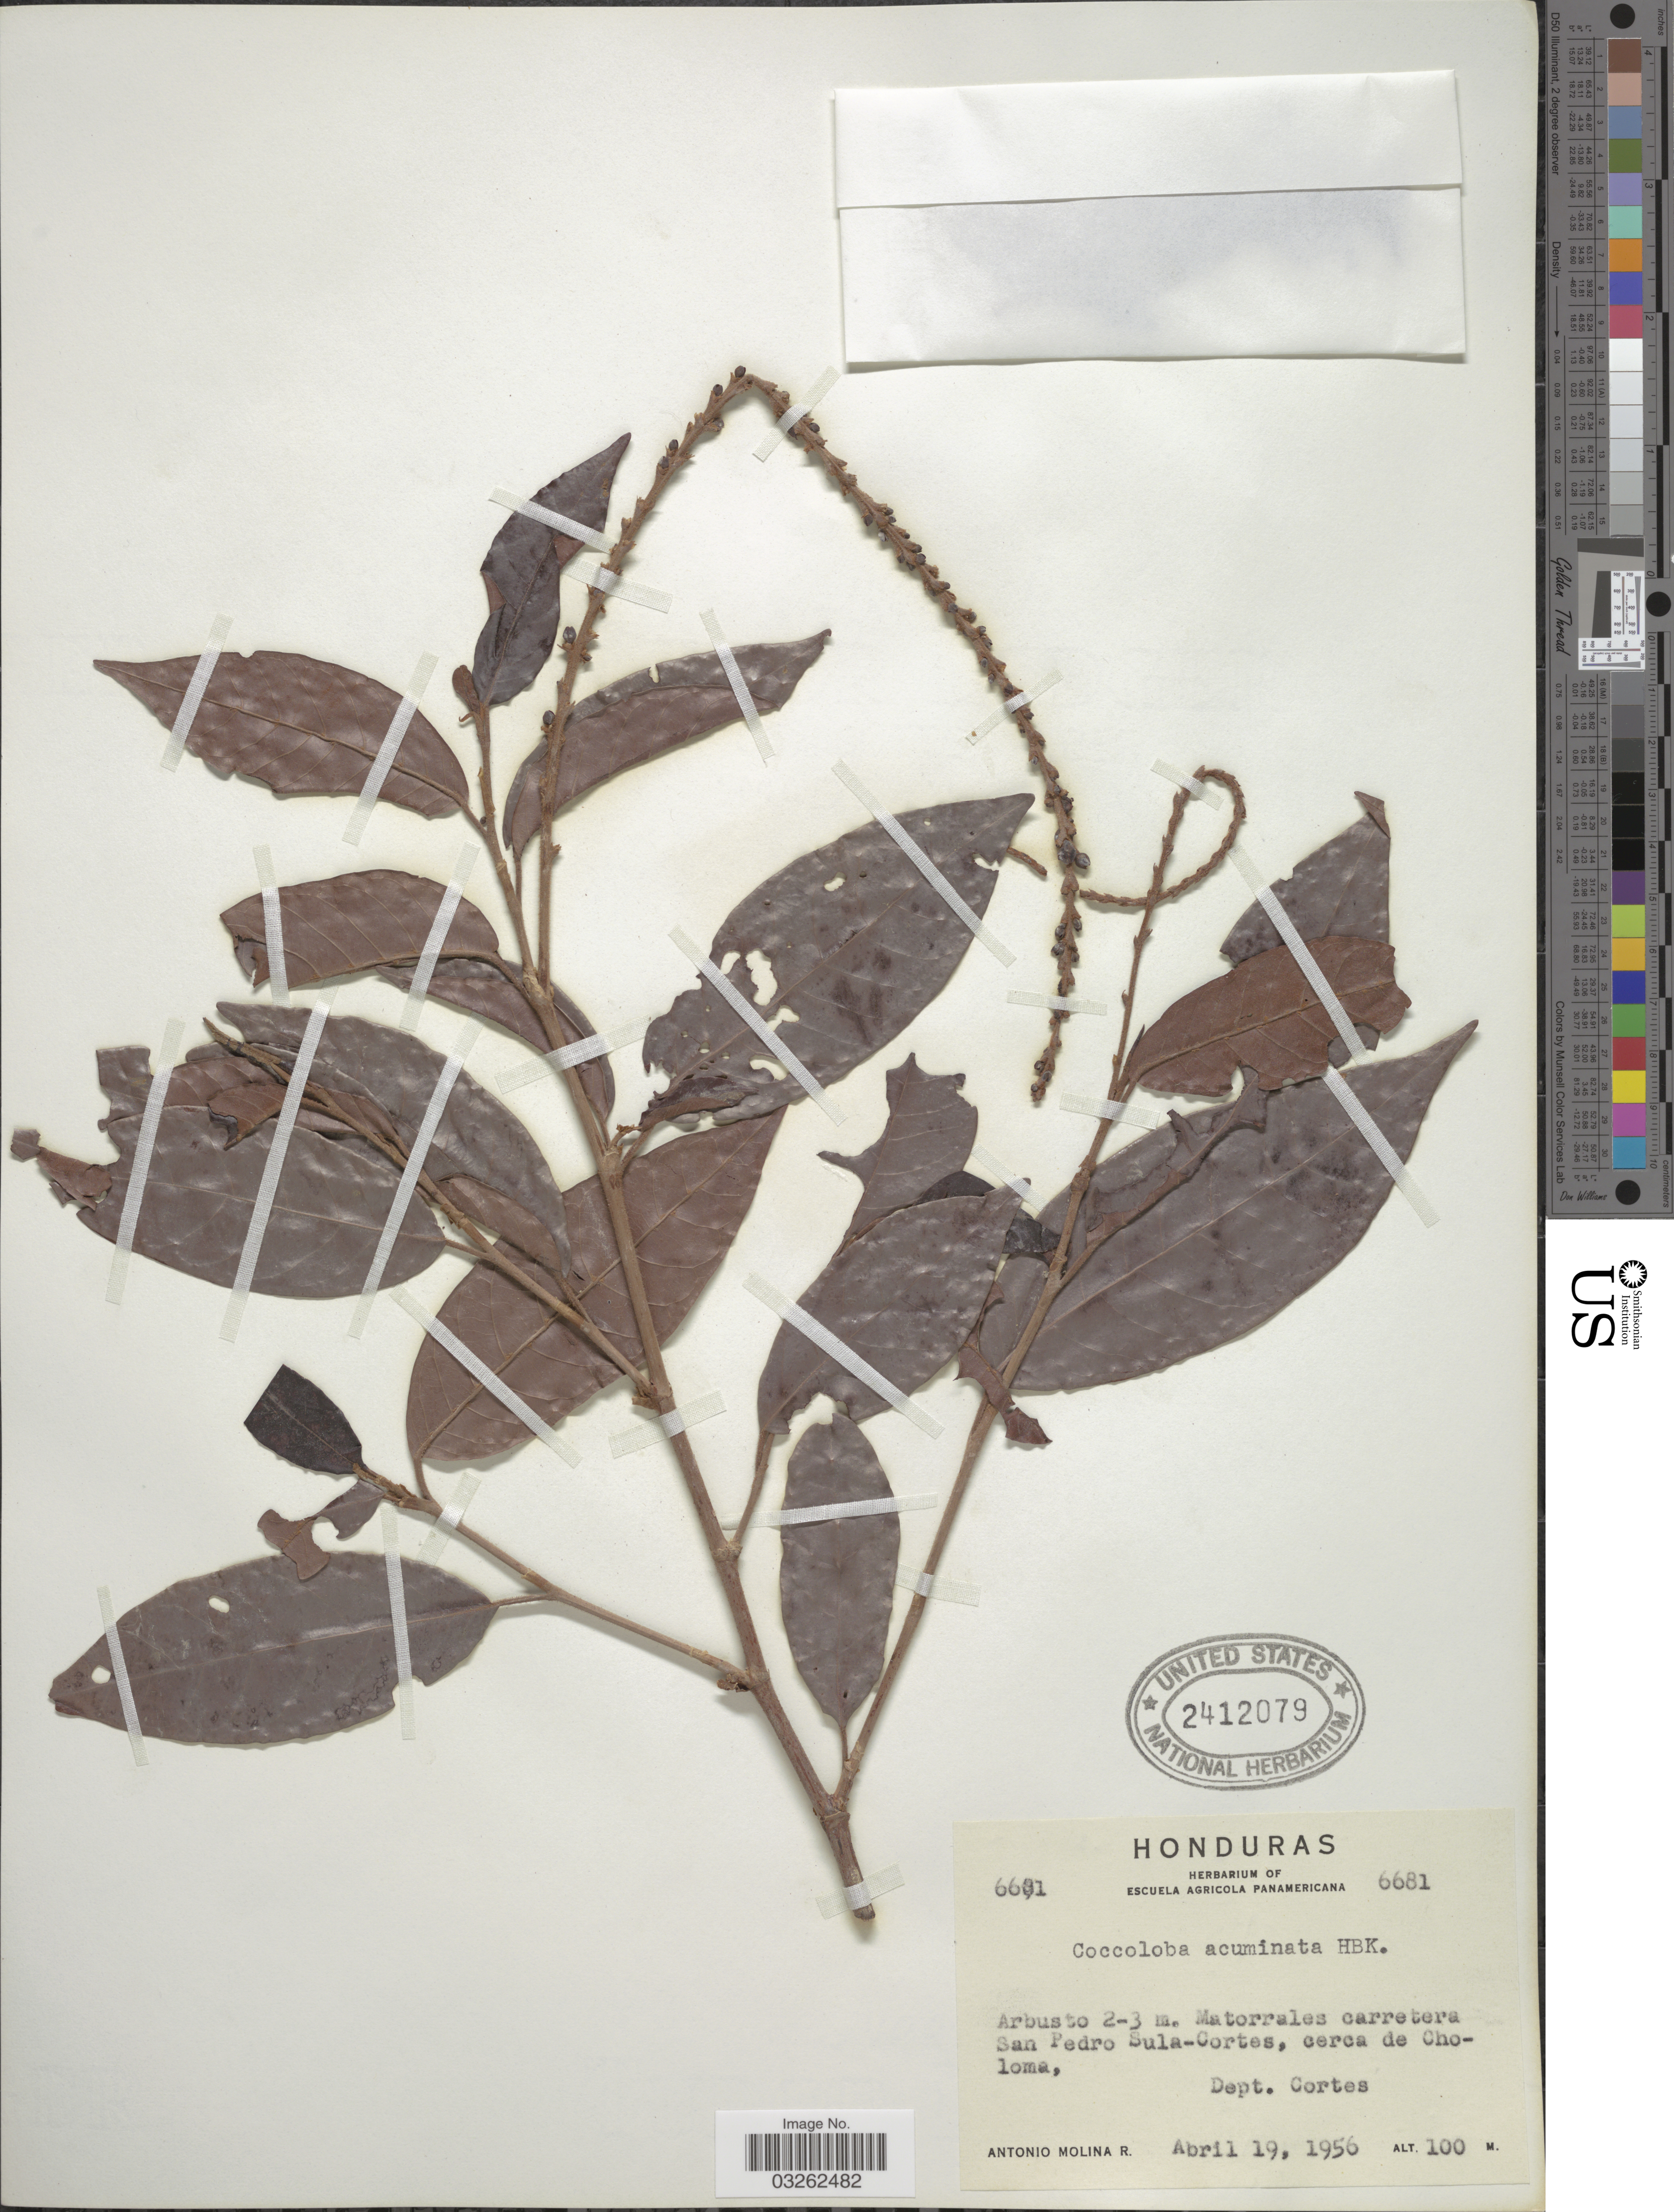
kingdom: Plantae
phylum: Tracheophyta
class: Magnoliopsida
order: Caryophyllales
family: Polygonaceae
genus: Coccoloba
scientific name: Coccoloba acuminata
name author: Kunth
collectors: A. Molina R.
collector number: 6681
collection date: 1956-04-19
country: Honduras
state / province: Cortés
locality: Matorrales carretera San Pedro Sula-Cortes, cerca de Choloma, Dept. Cortes.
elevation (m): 100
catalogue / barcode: US 2412079